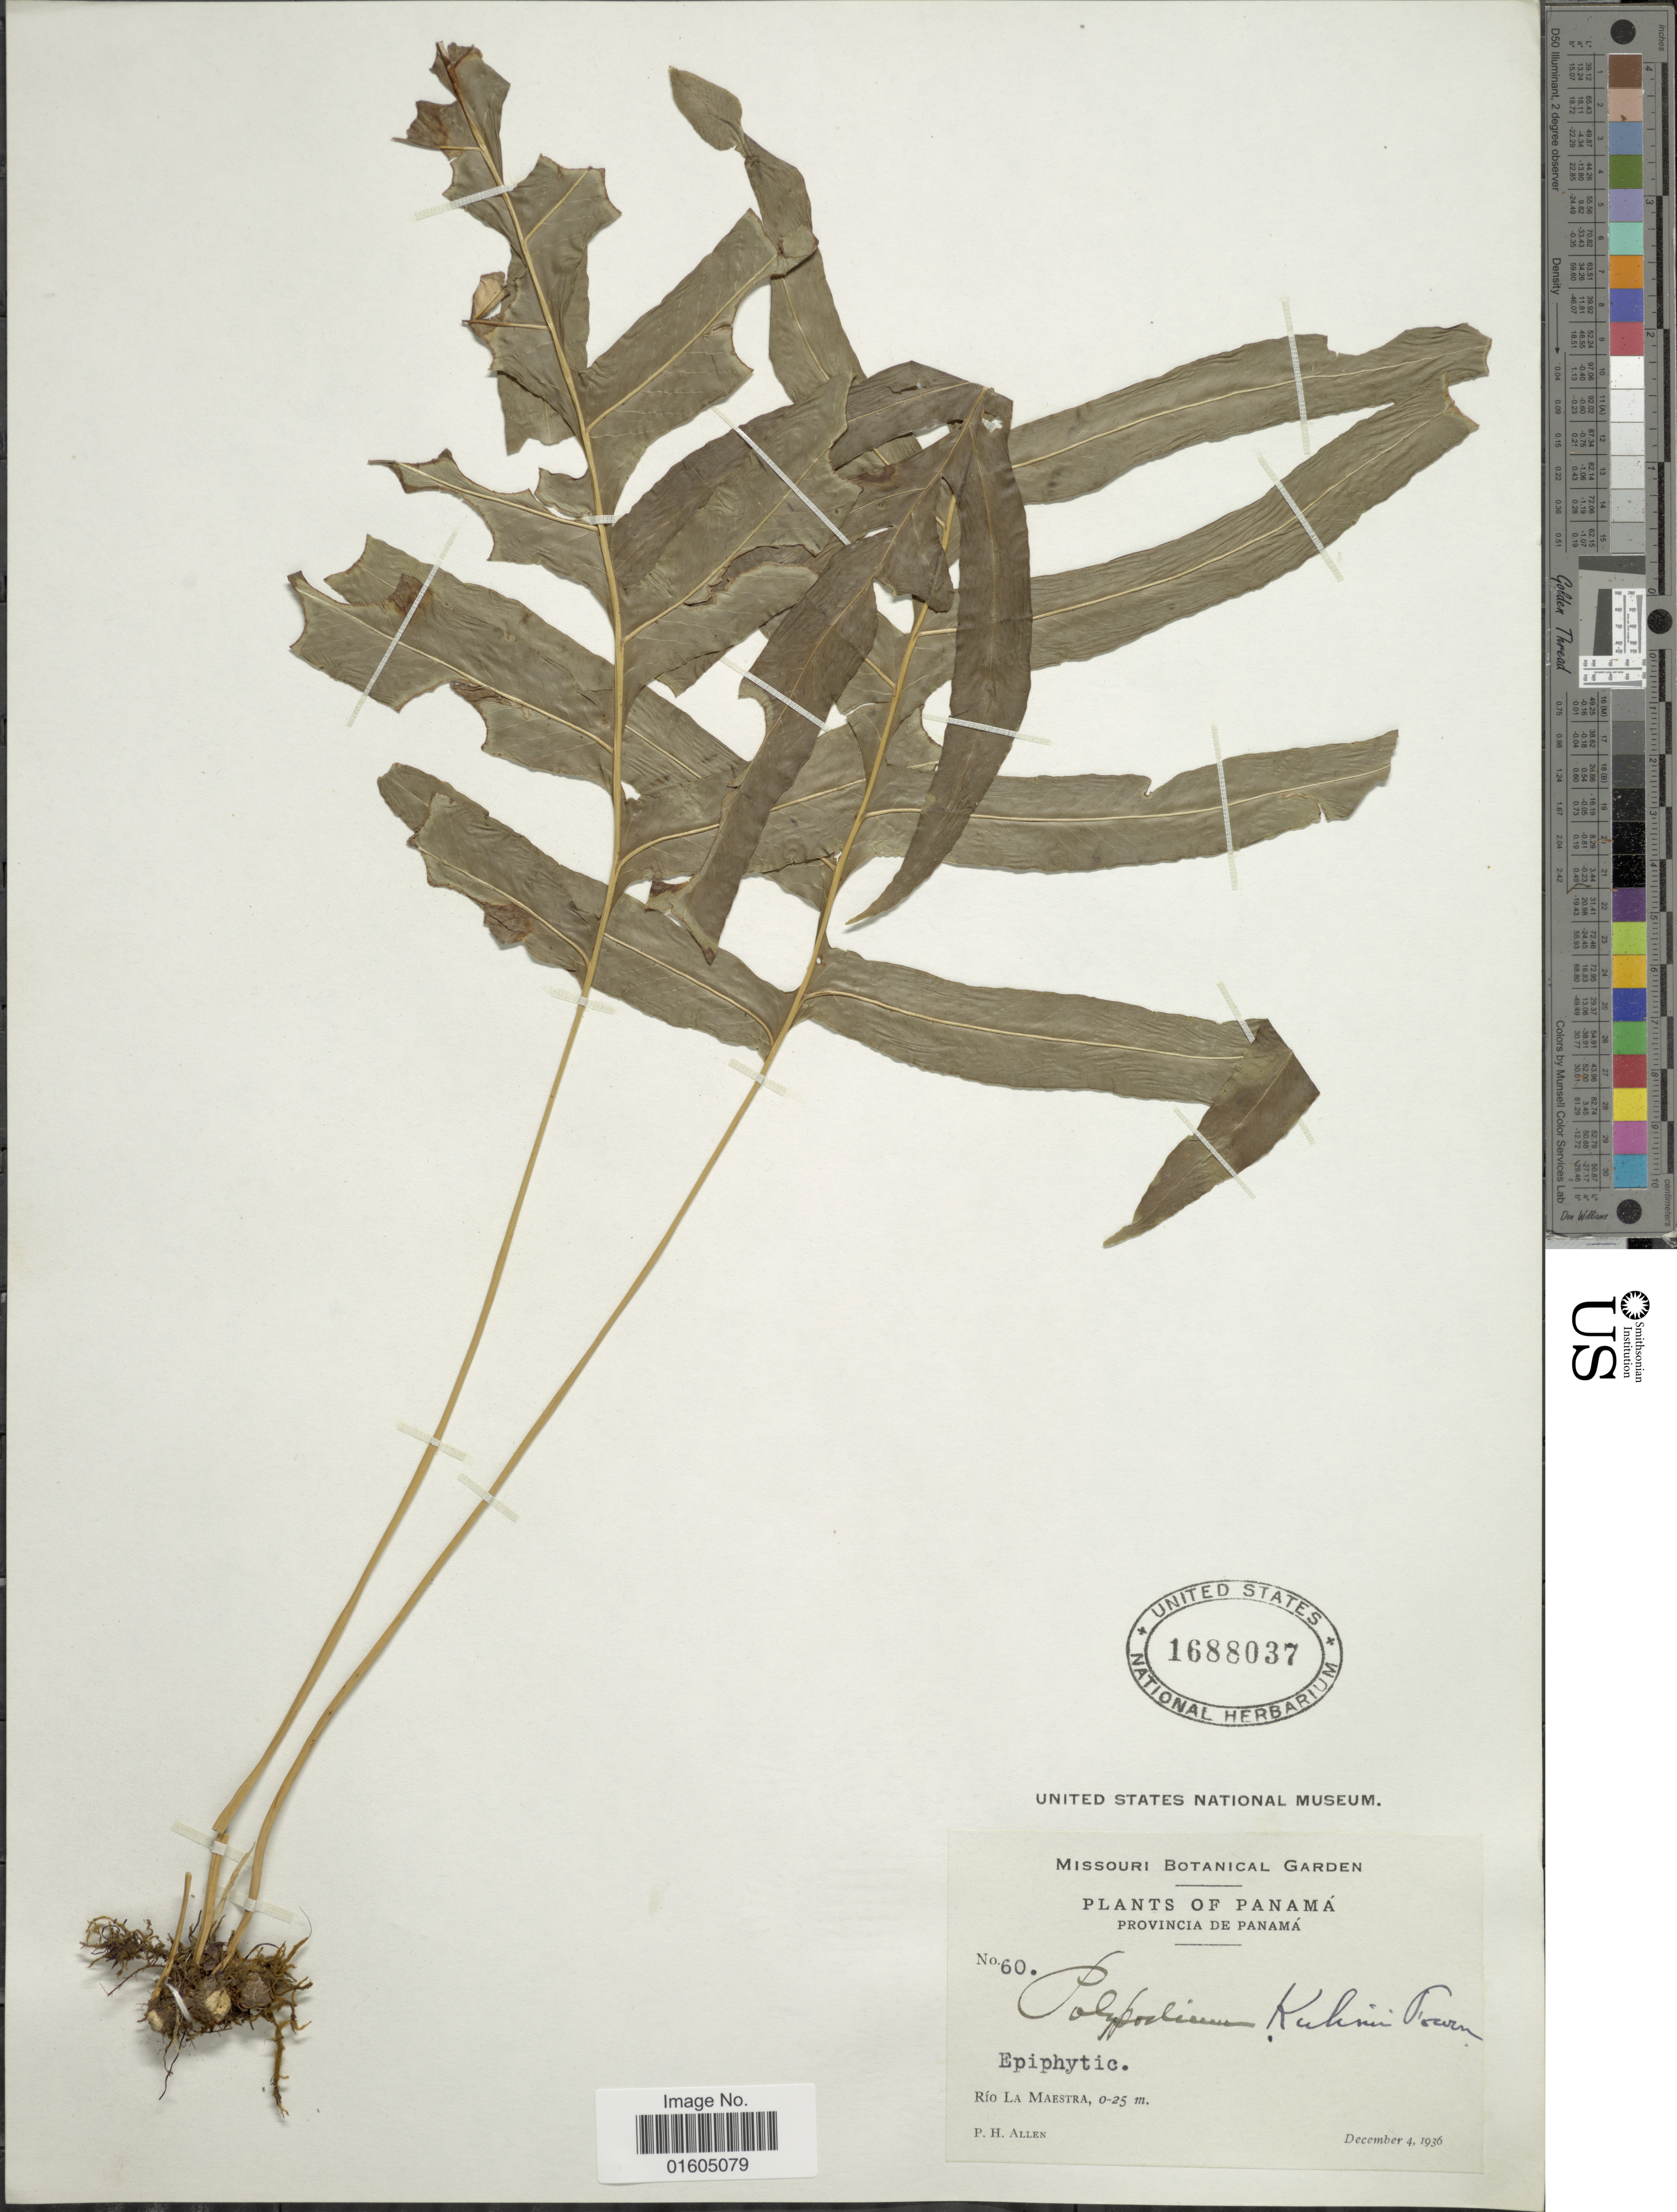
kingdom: Plantae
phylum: Tracheophyta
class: Polypodiopsida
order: Polypodiales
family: Polypodiaceae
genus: Serpocaulon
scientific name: Serpocaulon attenuatum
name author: (Humb. & Bonpl. ex Willd.) A.R. Sm.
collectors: P. H. Allen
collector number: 60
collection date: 1936-12-04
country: Panama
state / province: Panamá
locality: Pananma. Provincia de Panama. Rio La Maestra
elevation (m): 0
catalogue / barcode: US 1688037